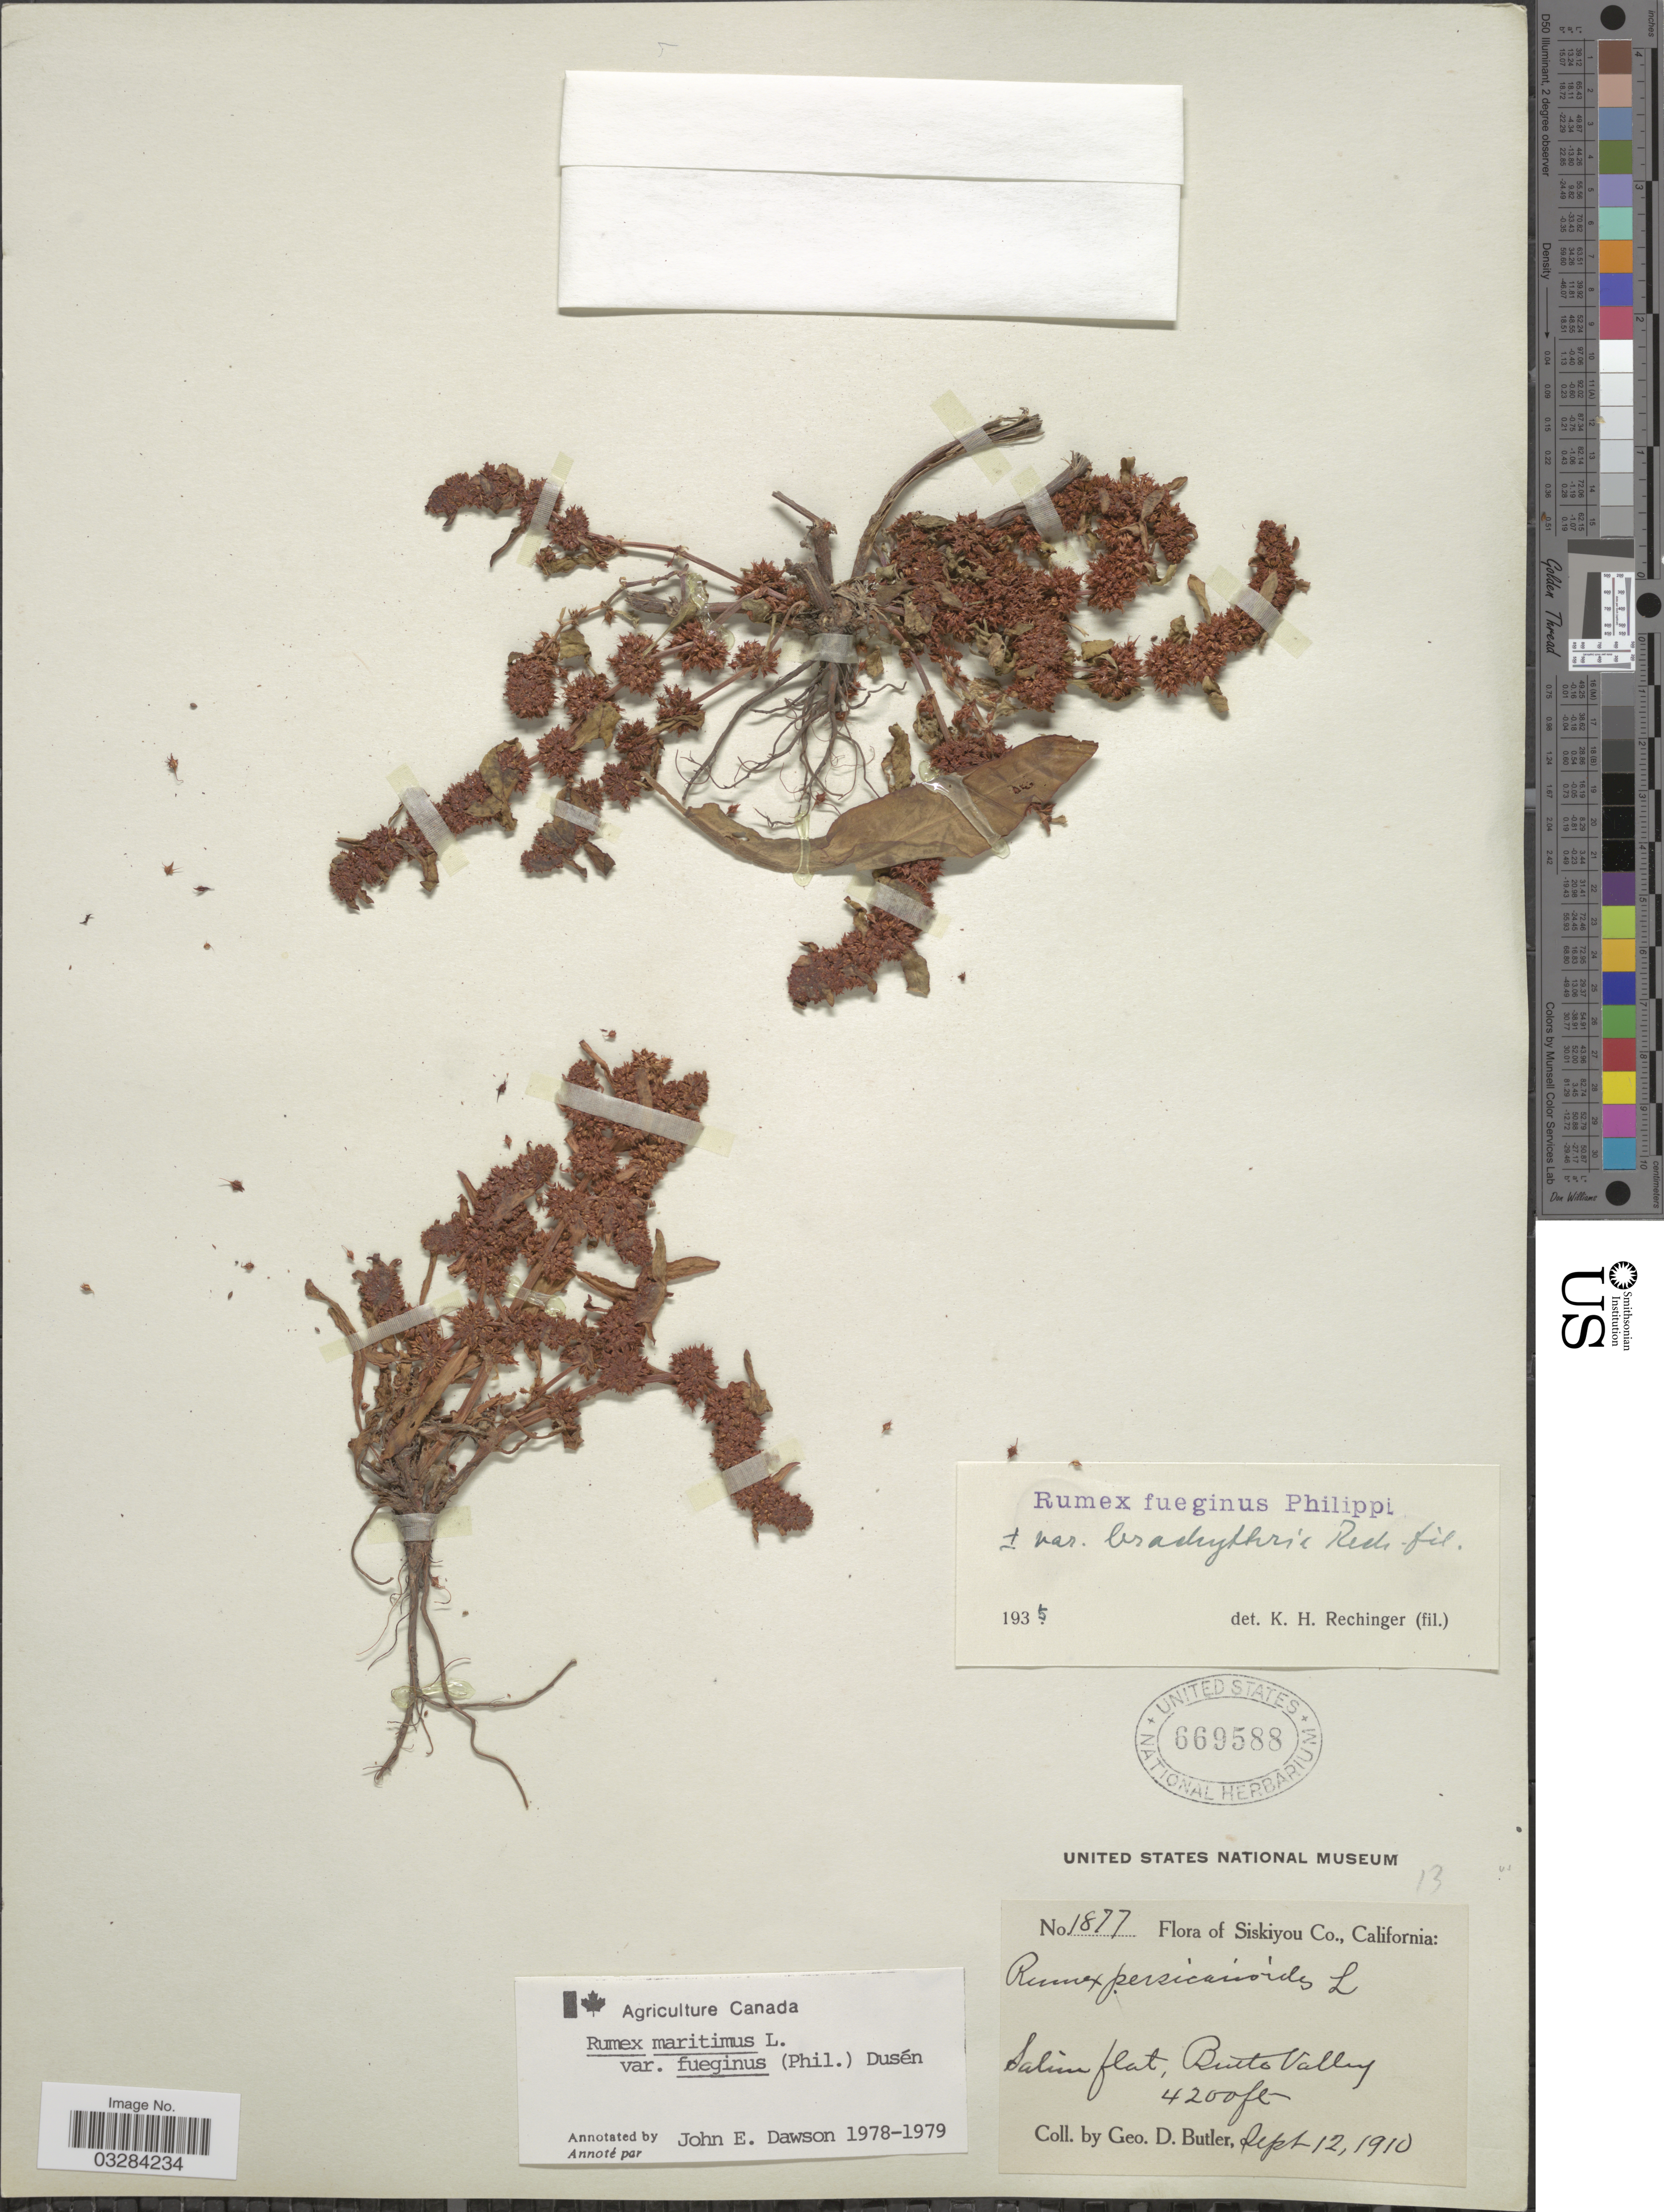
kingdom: Plantae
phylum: Tracheophyta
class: Magnoliopsida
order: Caryophyllales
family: Polygonaceae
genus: Rumex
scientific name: Rumex maritimus var. fueginus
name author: (Phil.) Dusén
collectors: G. D. Butler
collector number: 1877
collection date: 1910-09-12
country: United States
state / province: California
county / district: Siskiyou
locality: Siskiyou Co. Butte Valley.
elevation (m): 1280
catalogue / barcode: US 669588